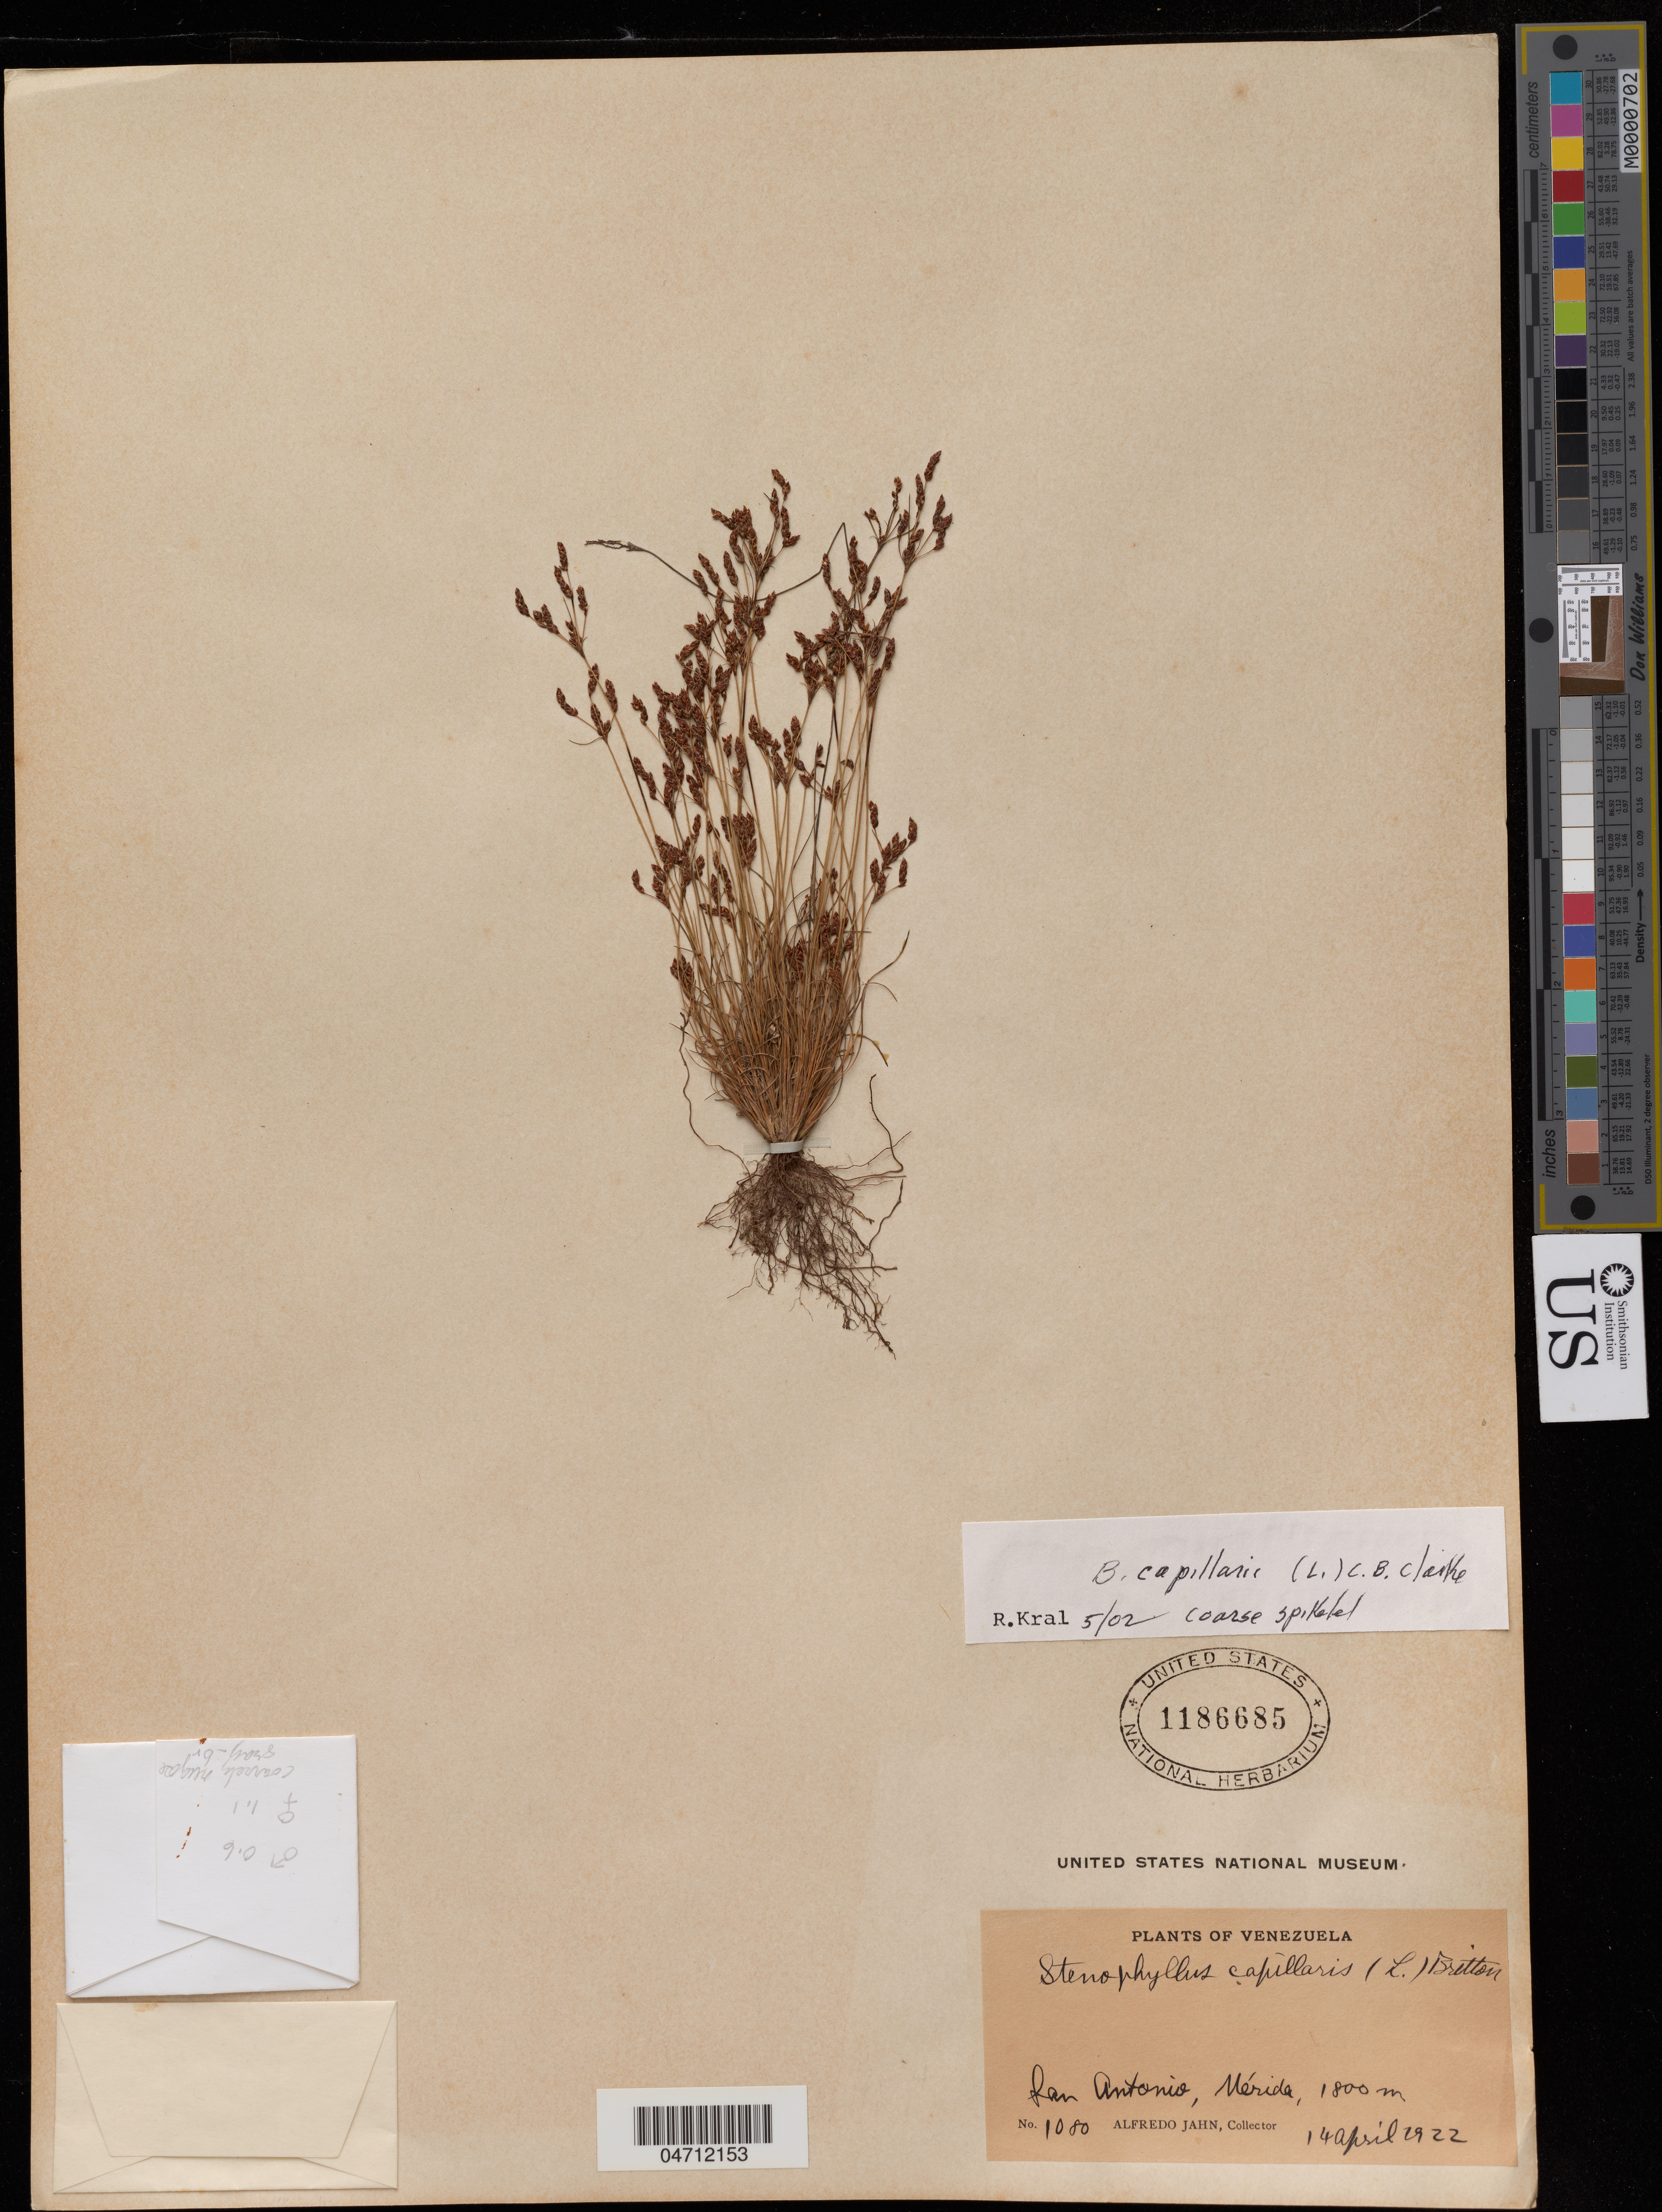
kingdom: Plantae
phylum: Tracheophyta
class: Liliopsida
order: Poales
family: Cyperaceae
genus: Bulbostylis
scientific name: Bulbostylis capillaris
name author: (L.) Kunth ex C.B. Clarke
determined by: Kral, Robert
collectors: A. Jahn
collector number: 1080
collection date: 1922-04-14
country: Venezuela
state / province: Mérida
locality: San Antonio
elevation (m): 1800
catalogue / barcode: US 1186685